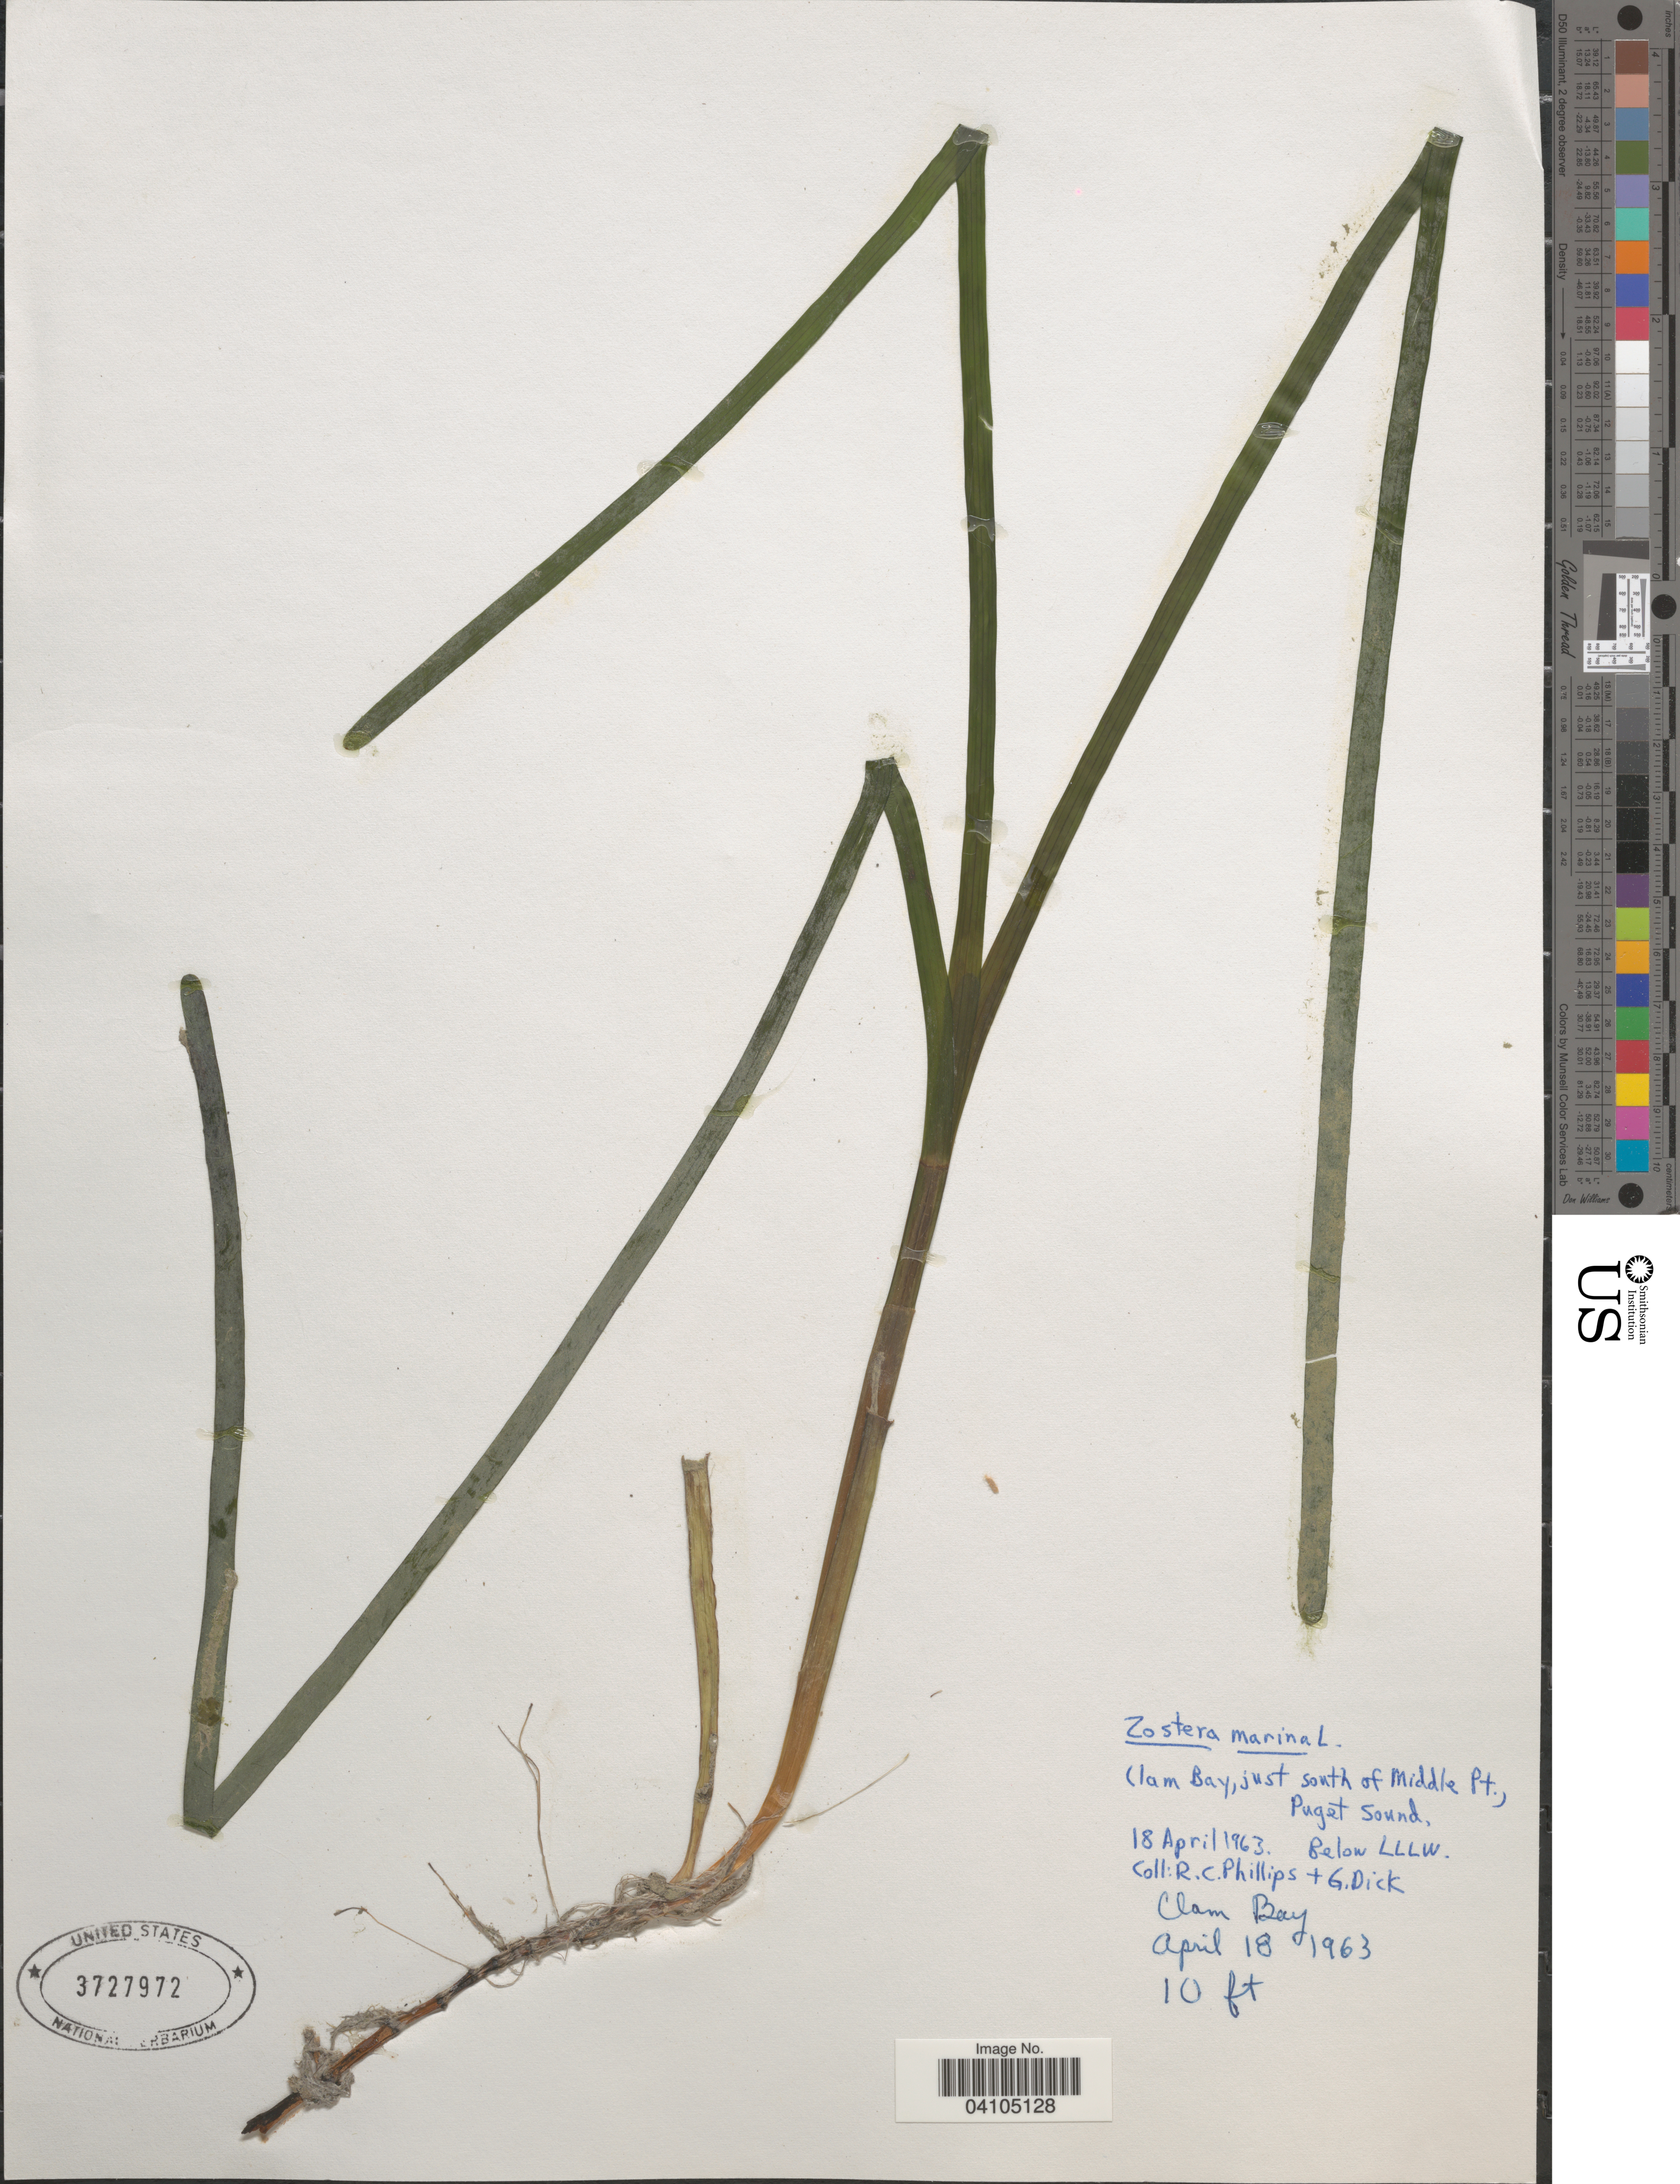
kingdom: Plantae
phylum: Tracheophyta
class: Liliopsida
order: Alismatales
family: Zosteraceae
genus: Zostera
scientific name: Zostera marina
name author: L.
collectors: R. C. Phillips & G. Dick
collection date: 1963-04-18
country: United States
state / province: Washington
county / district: King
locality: Clam Bay, just south of Middle Pt., Puget Sound.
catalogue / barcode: US 3727972